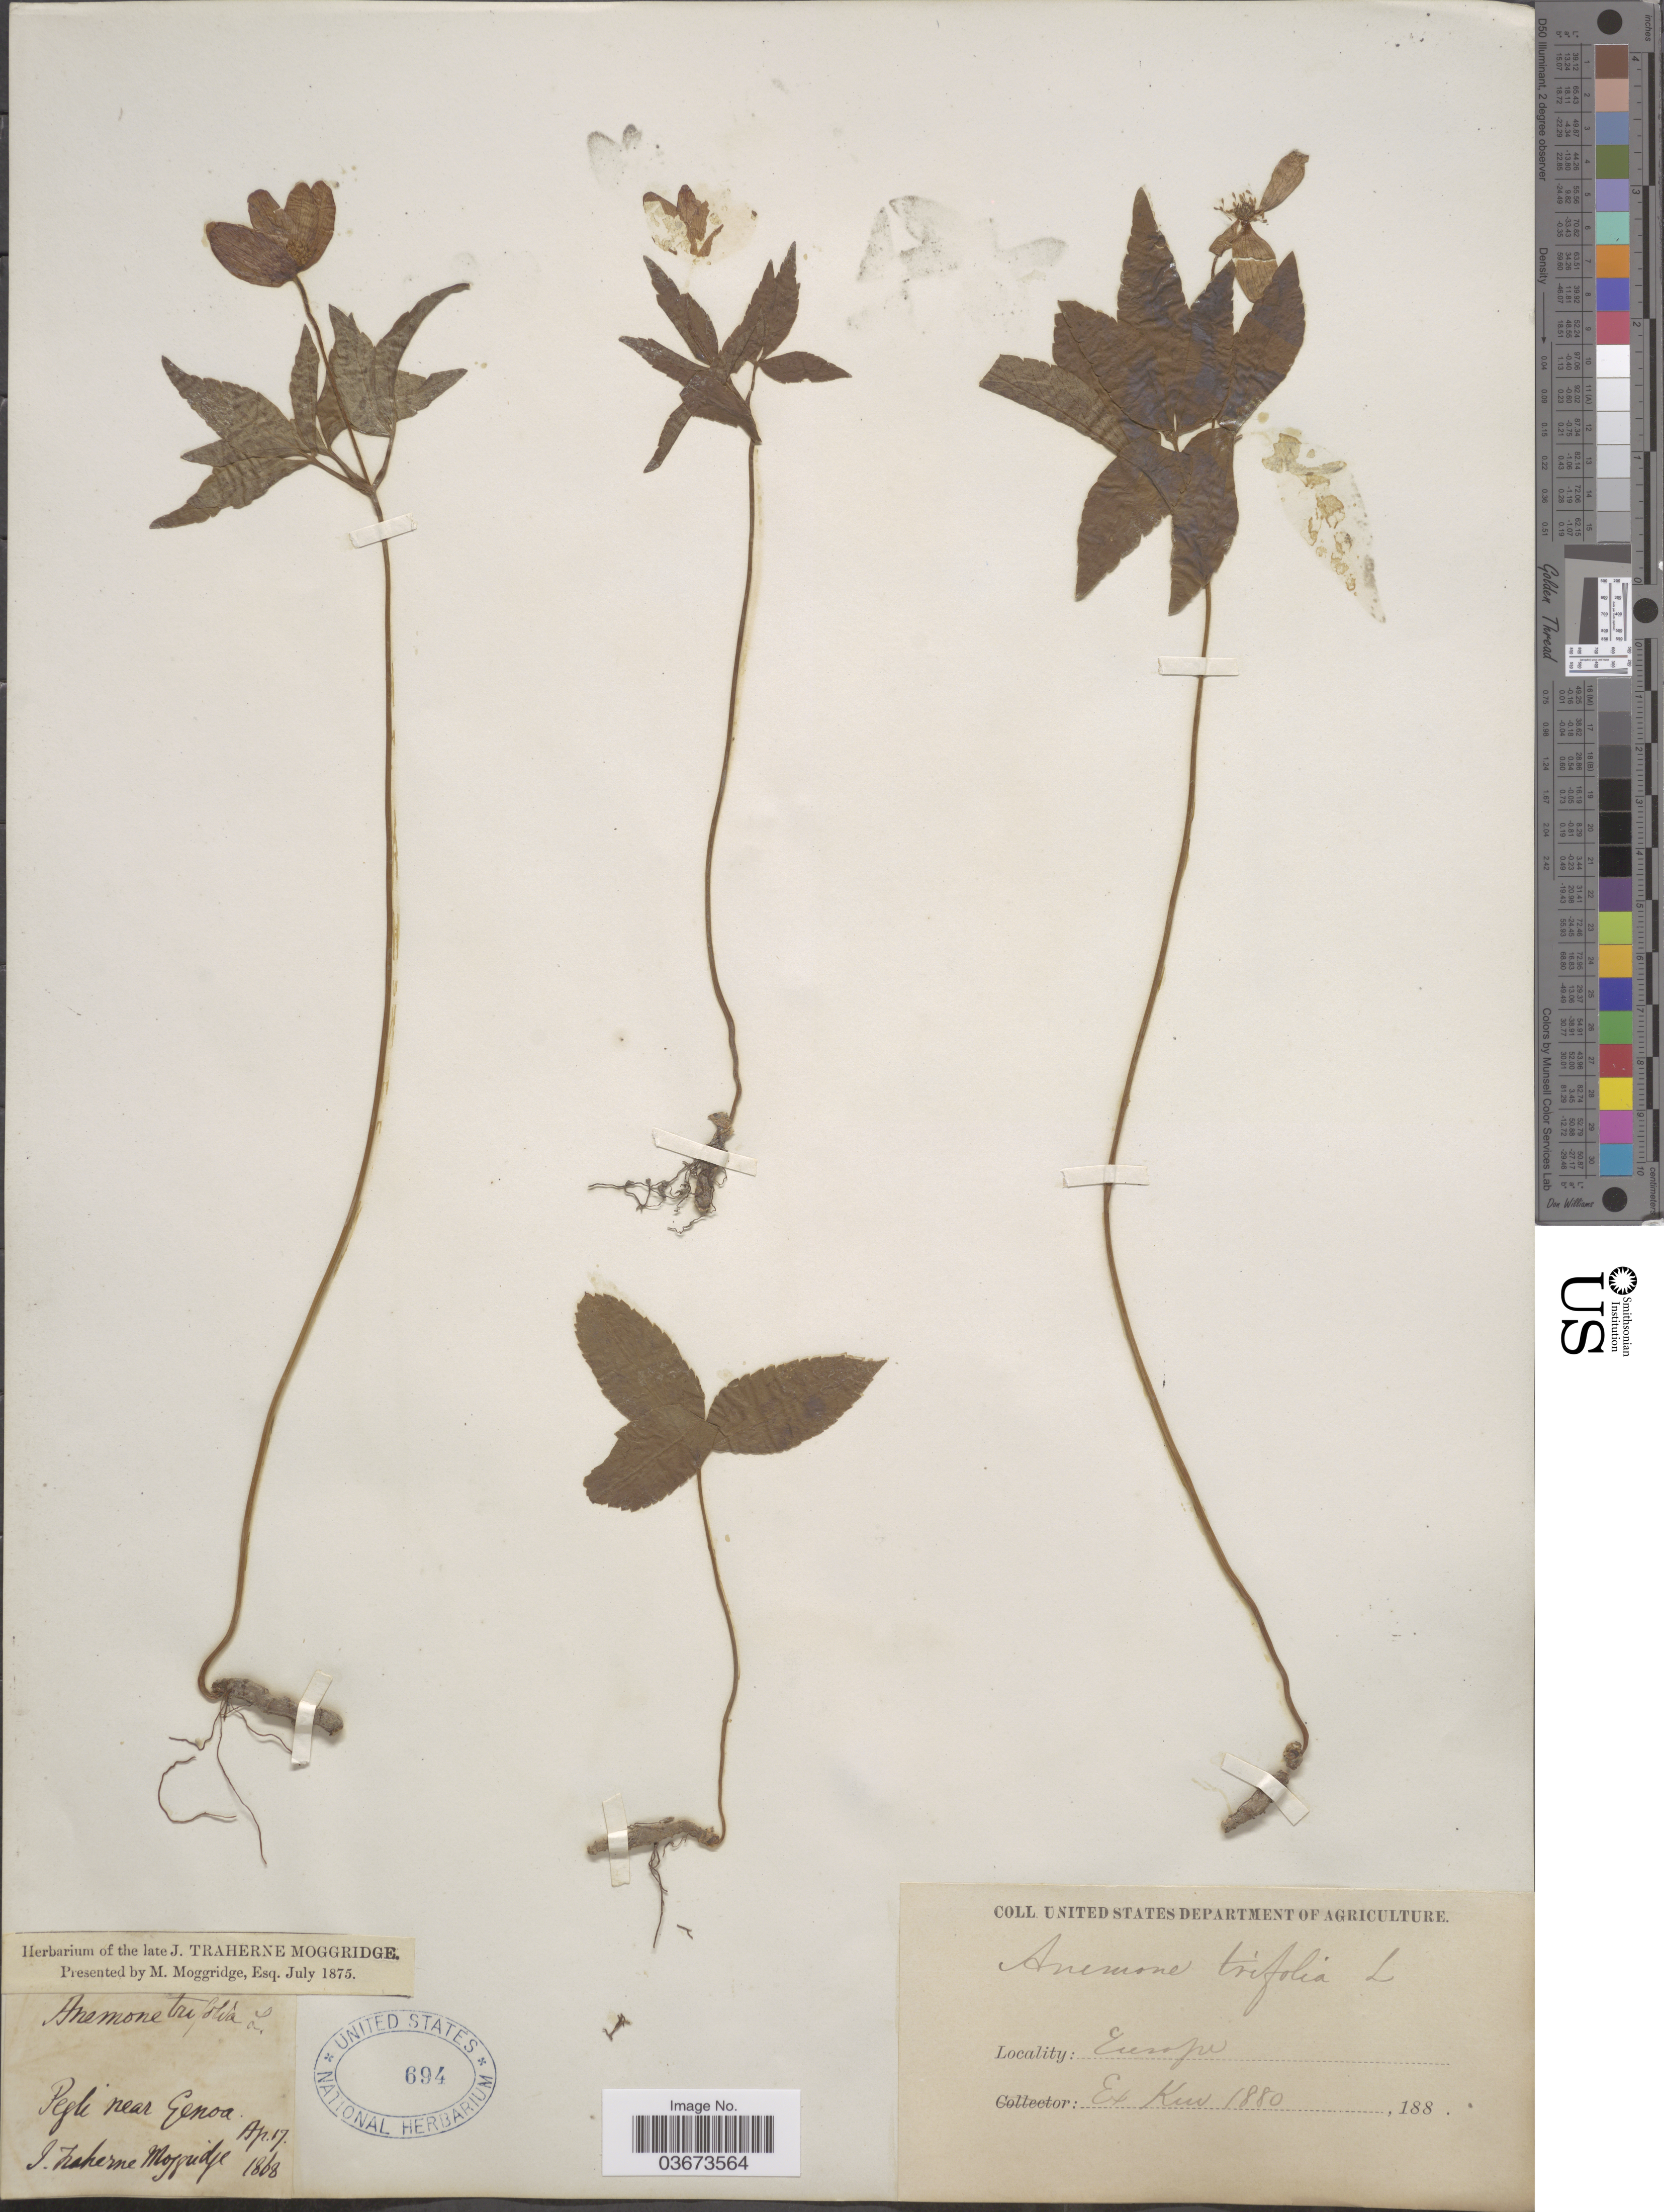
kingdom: Plantae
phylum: Tracheophyta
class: Magnoliopsida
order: Ranunculales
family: Ranunculaceae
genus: Anemone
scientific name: Anemone trifolia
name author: L.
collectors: J. T. Moggridge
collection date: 1868-04-17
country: Italy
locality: Pegle near Genoa. Europe.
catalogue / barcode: US 694